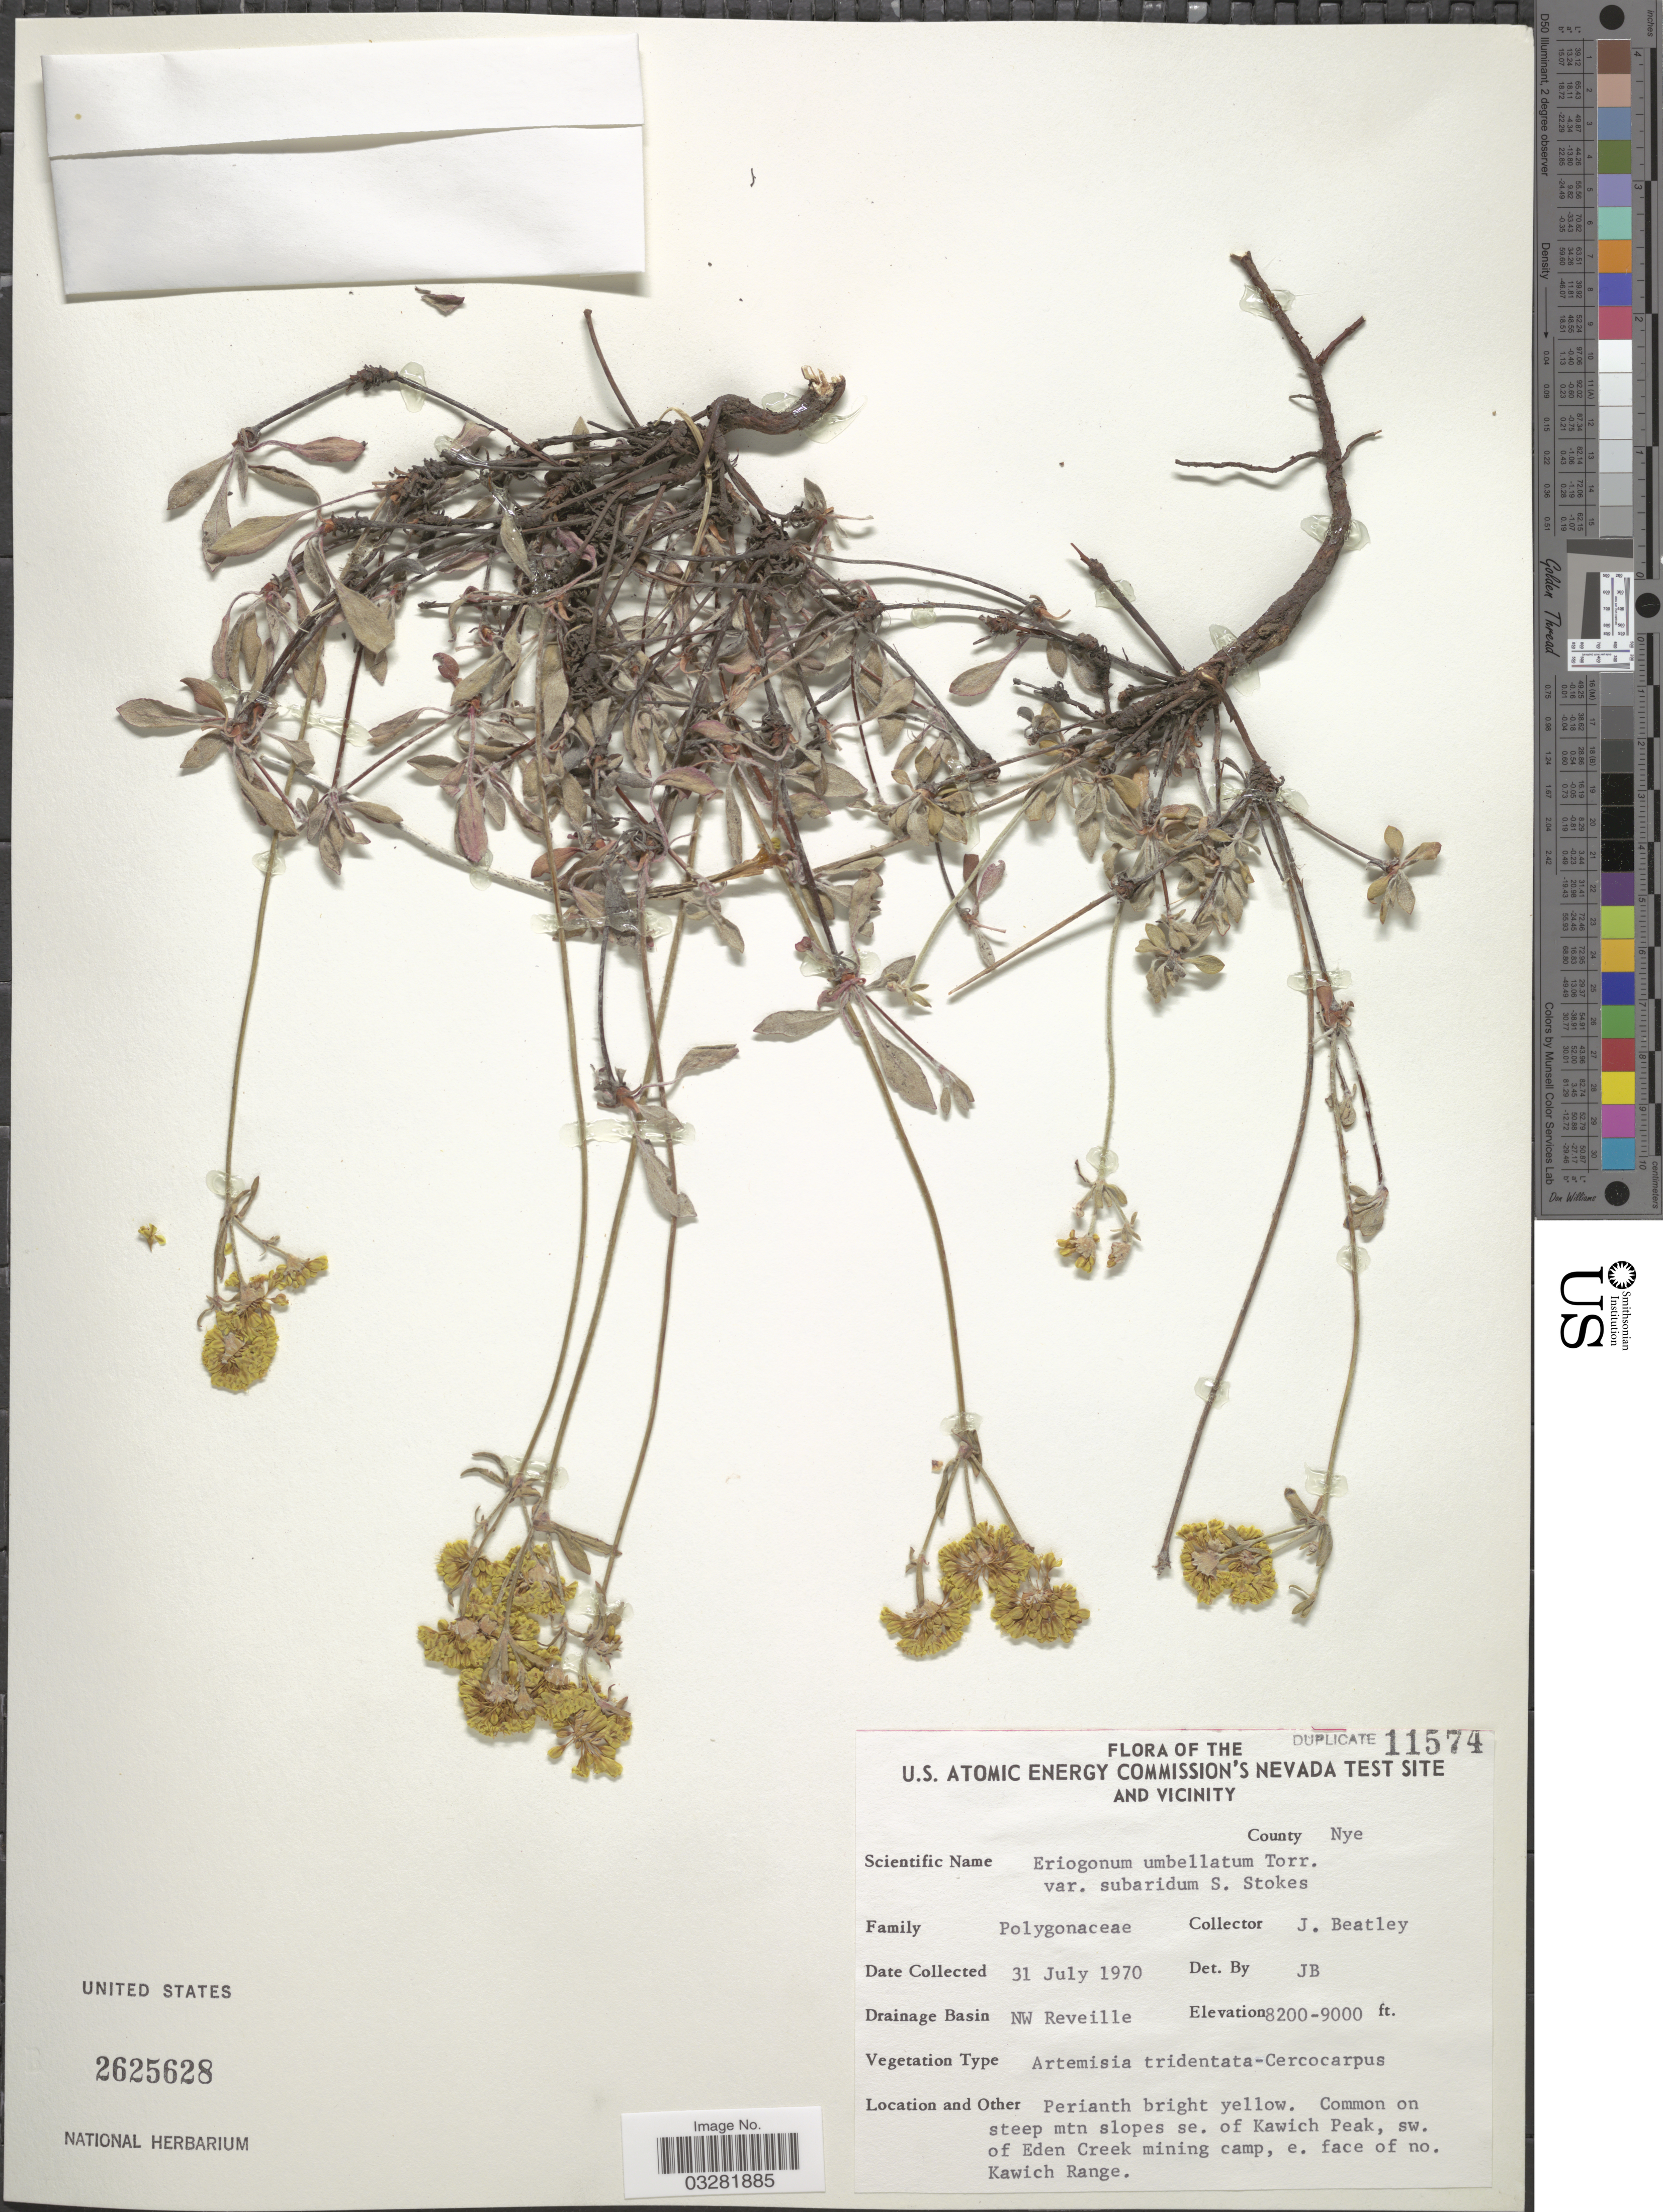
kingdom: Plantae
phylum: Tracheophyta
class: Magnoliopsida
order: Caryophyllales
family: Polygonaceae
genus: Eriogonum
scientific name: Eriogonum umbellatum var. subaridum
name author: S. Stokes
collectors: J. C. Beatley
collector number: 11574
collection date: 1970-07-31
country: United States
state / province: Nevada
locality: The U.S. Atomic Energy Commission's Nevada Test Site and Vicinity. County Nye. Drainage Basin NW Reveille. Common on steep mtn slopes se. of Kawich Peak, sw. of Eden Creek mining camp, e. face of no. Kawich Range.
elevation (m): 2499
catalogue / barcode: US 2625628